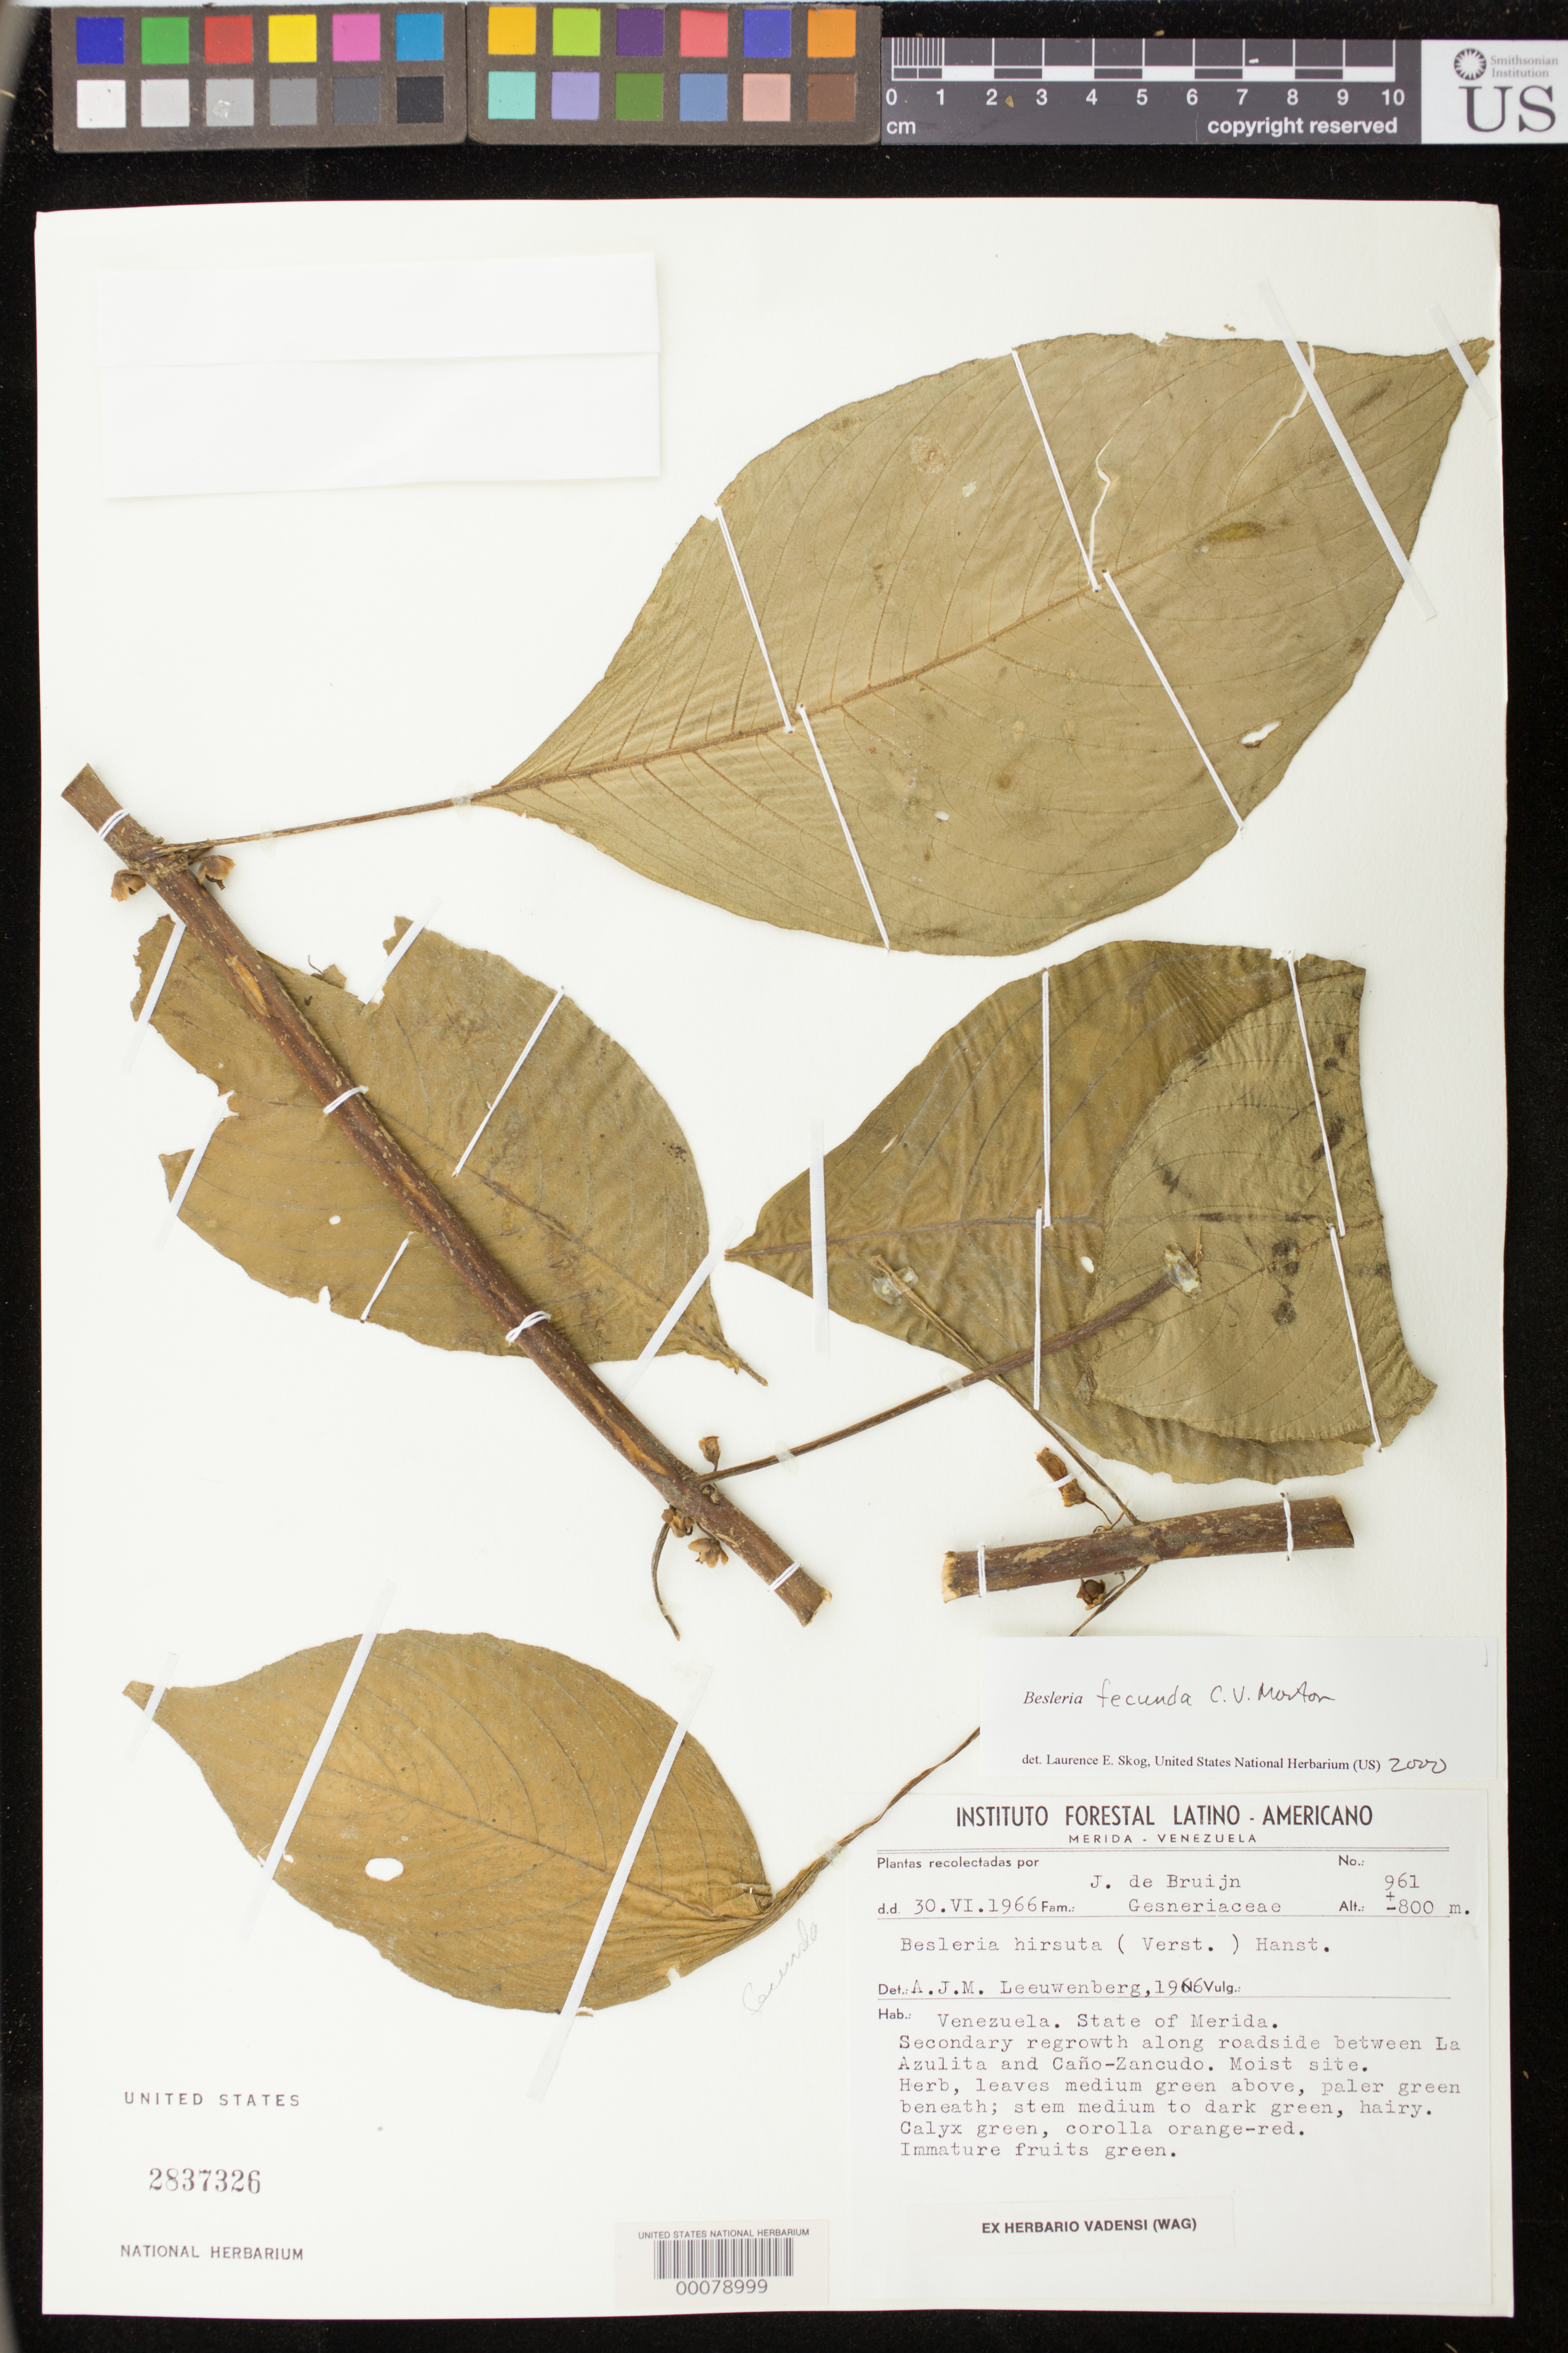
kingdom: Plantae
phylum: Tracheophyta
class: Magnoliopsida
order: Lamiales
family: Gesneriaceae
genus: Besleria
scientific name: Besleria fecunda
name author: C.V. Morton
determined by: Skog, Laurence E.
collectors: J. Bruijn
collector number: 961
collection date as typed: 30 Jun 1966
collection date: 1966-06-30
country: Venezuela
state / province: Mérida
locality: Between La Azulita and Caño-Zancudo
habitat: Secondary regrowth along roadside; moist site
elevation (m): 800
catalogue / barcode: US 2837326